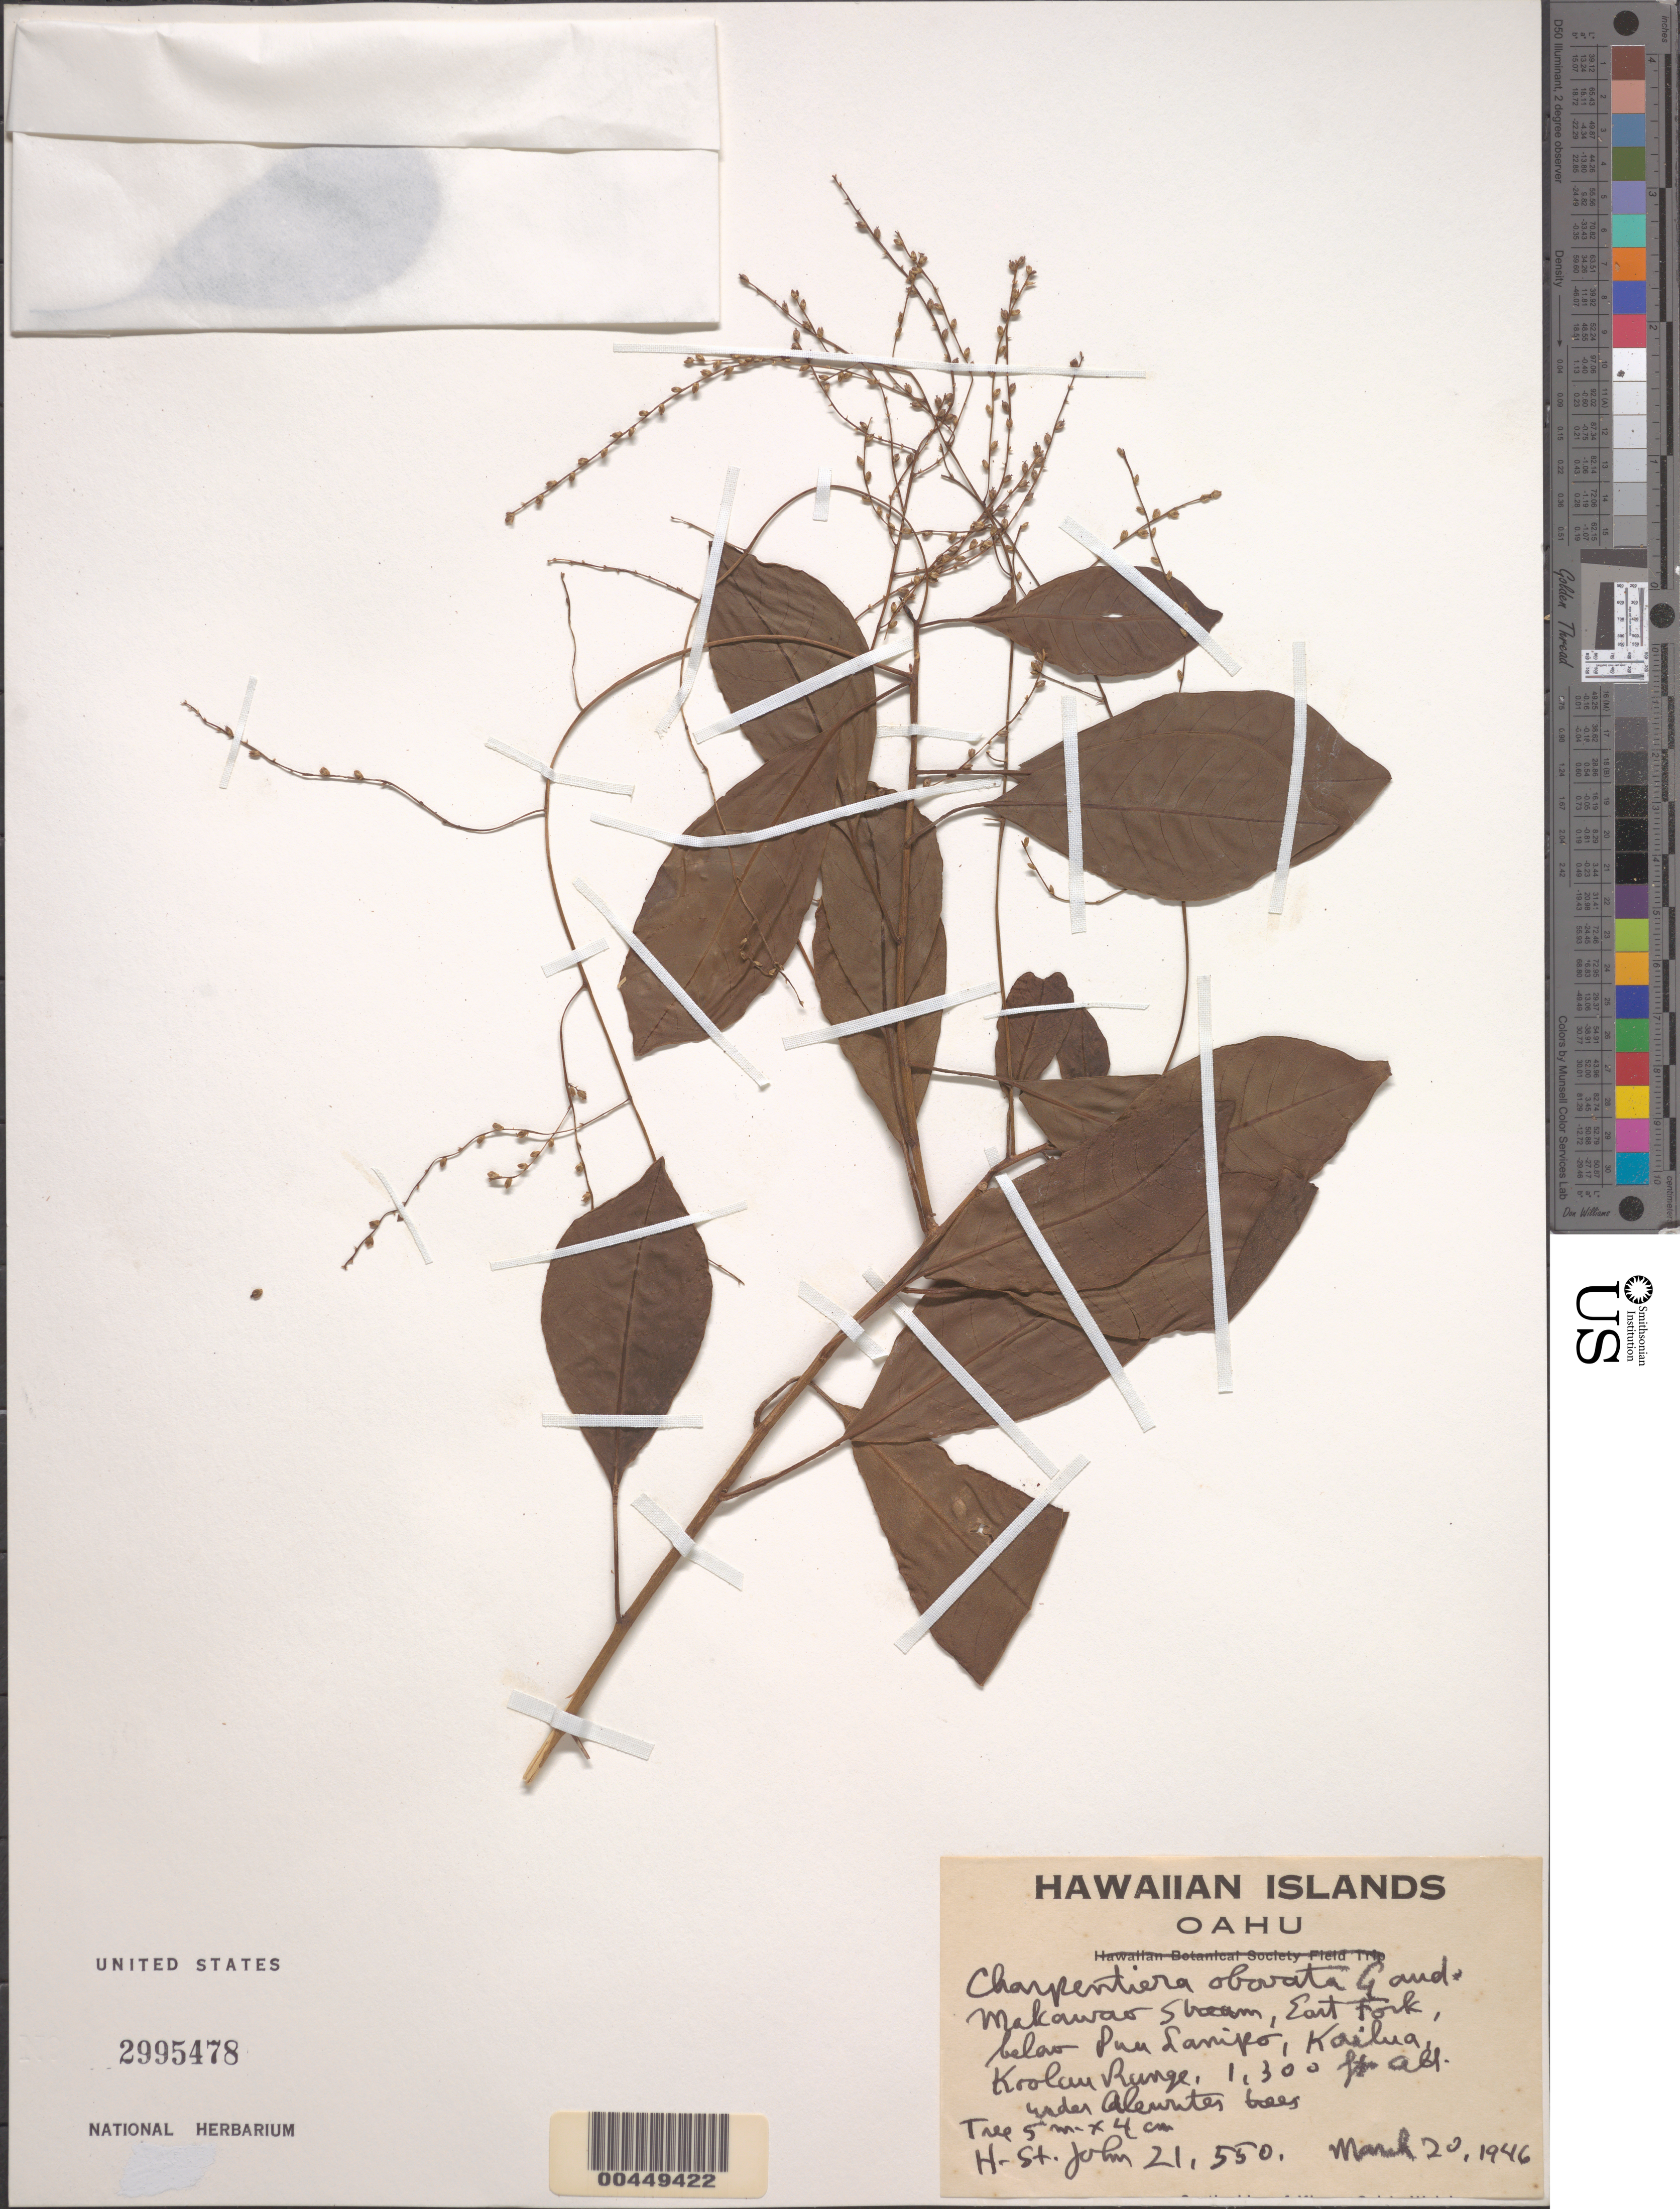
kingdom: Plantae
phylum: Tracheophyta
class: Magnoliopsida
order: Caryophyllales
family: Amaranthaceae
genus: Charpentiera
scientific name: Charpentiera obovata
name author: Gaudich.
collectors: H. St. John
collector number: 21550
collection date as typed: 20 Mar 1946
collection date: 1946-03-20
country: United States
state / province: Hawaii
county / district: Honolulu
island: Oahu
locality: Makawao Stream, E Fork, below Puu Lanipo, Kailua, Koolau Range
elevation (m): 396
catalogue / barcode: US 2995478